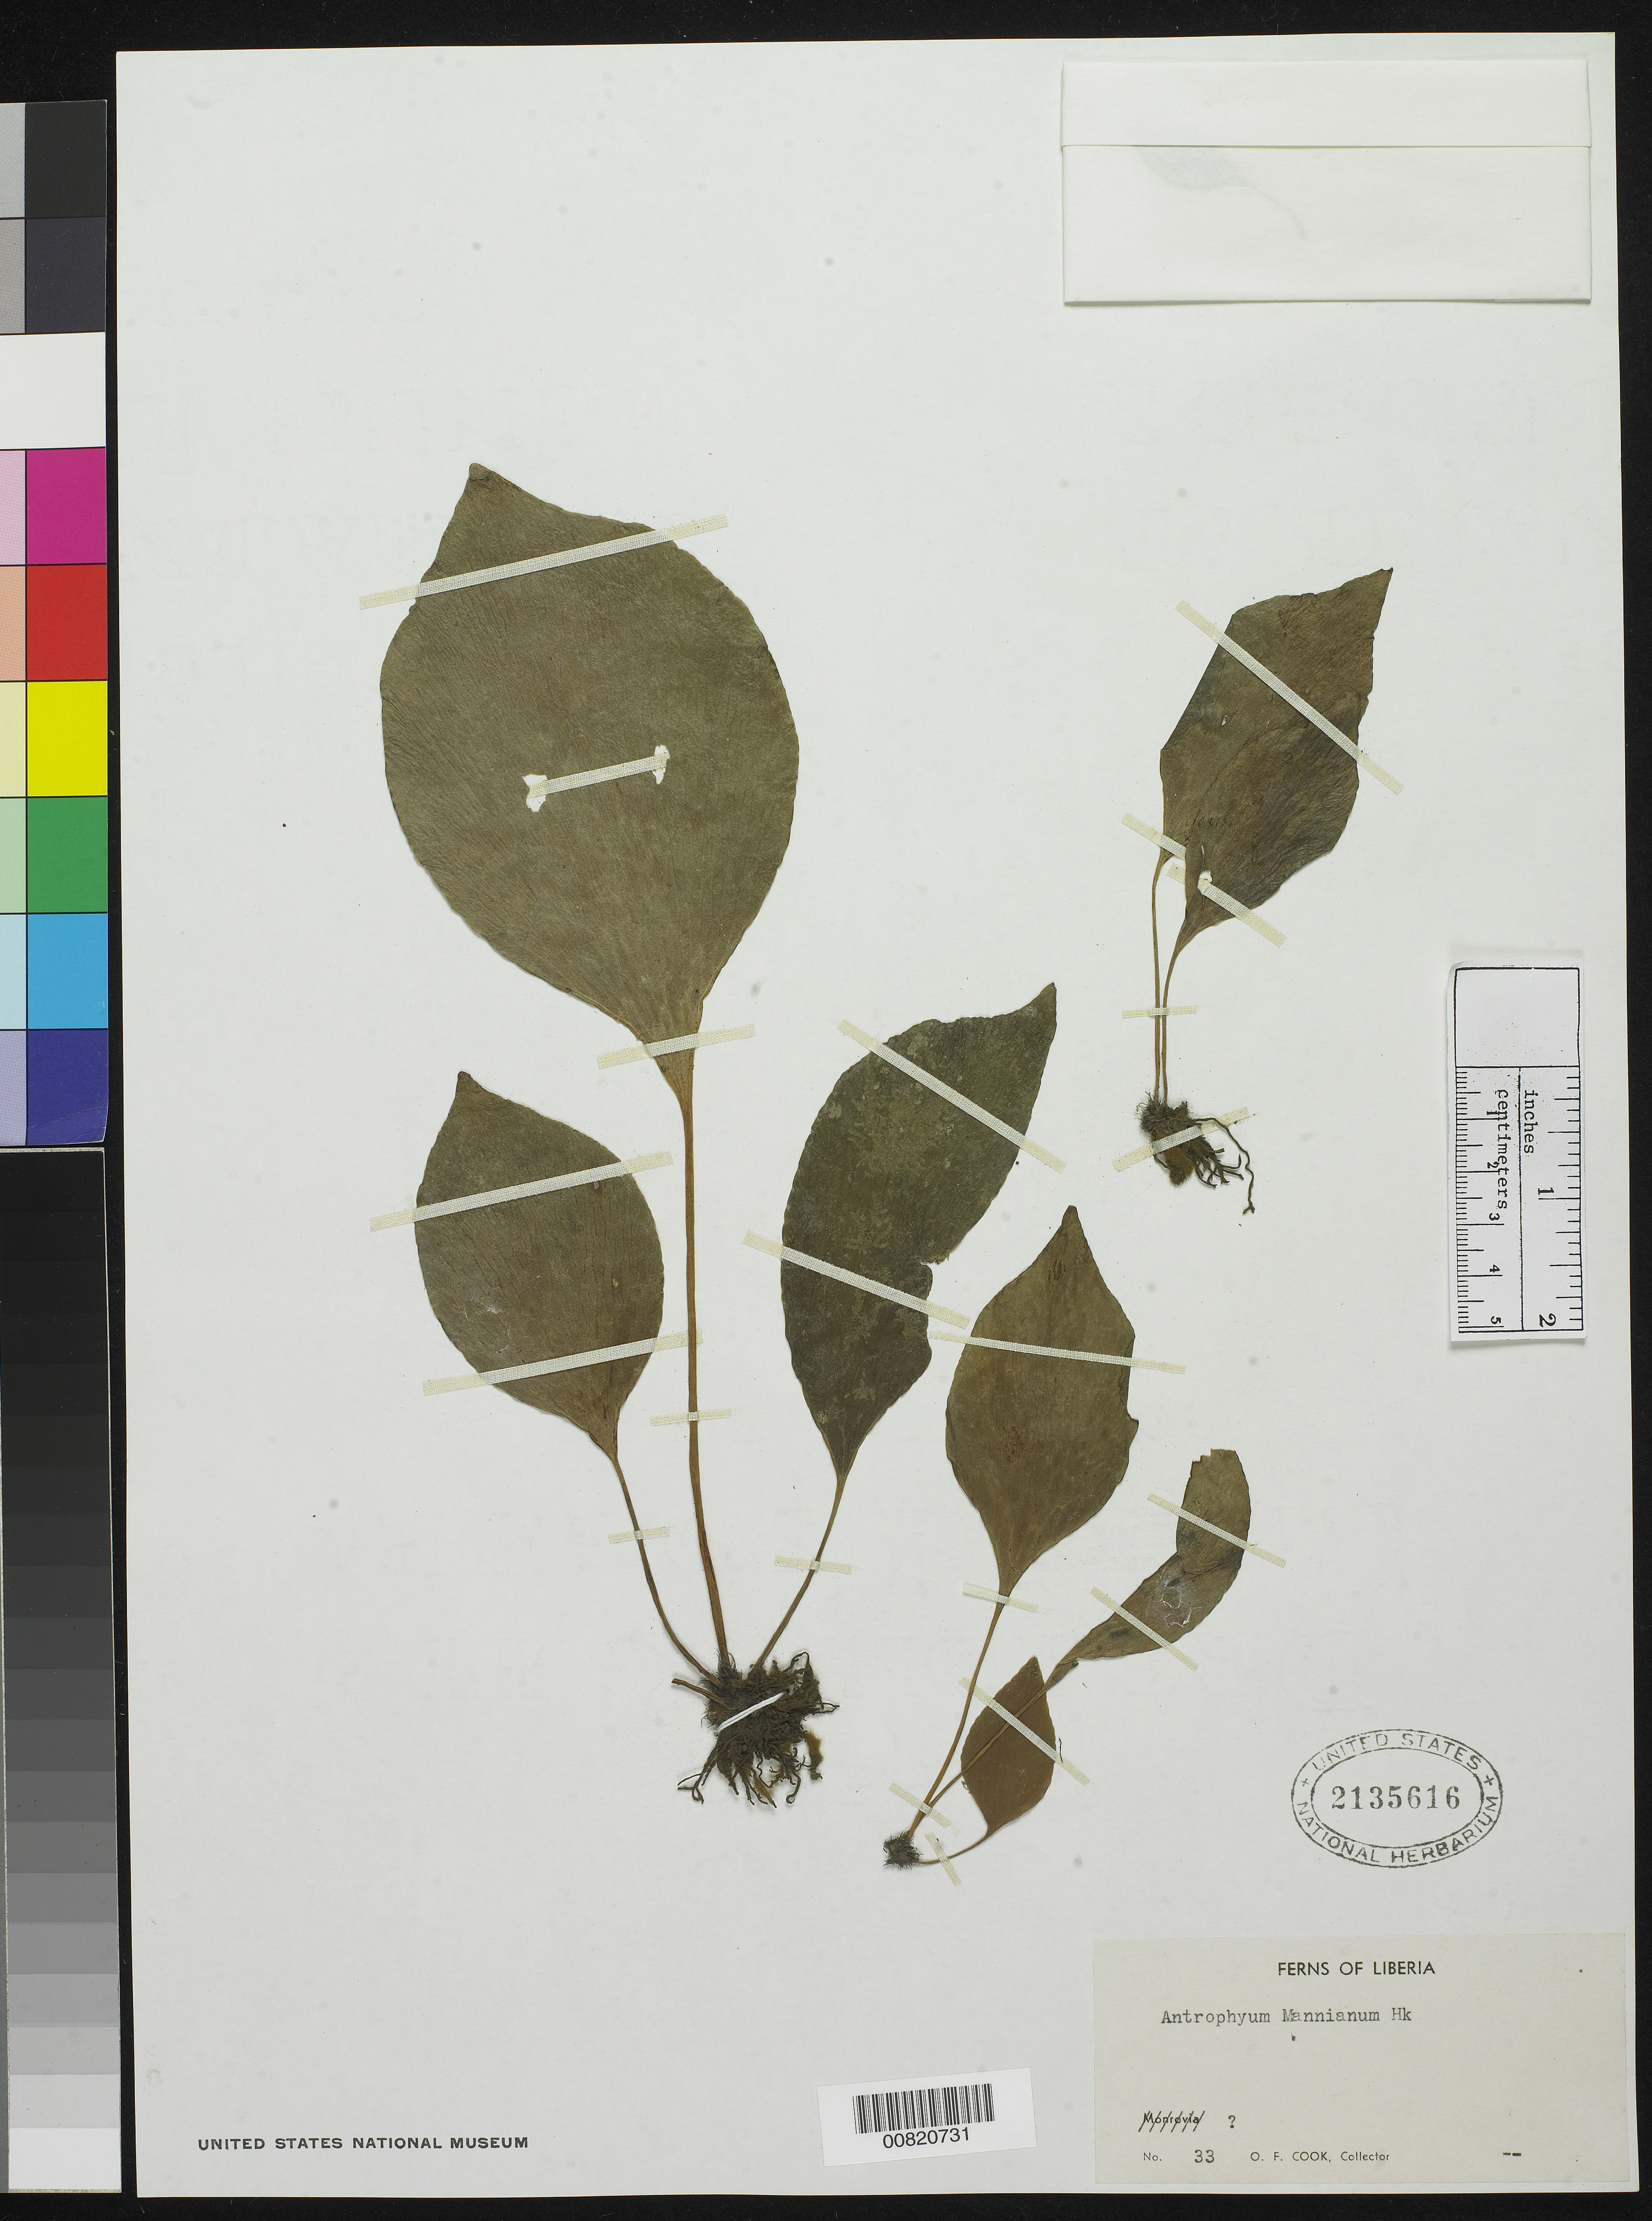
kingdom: Plantae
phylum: Tracheophyta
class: Polypodiopsida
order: Polypodiales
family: Pteridaceae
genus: Antrophyum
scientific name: Antrophyum mannianum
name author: Hook.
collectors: O. F. Cook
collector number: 33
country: Liberia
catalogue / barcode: US 2135616